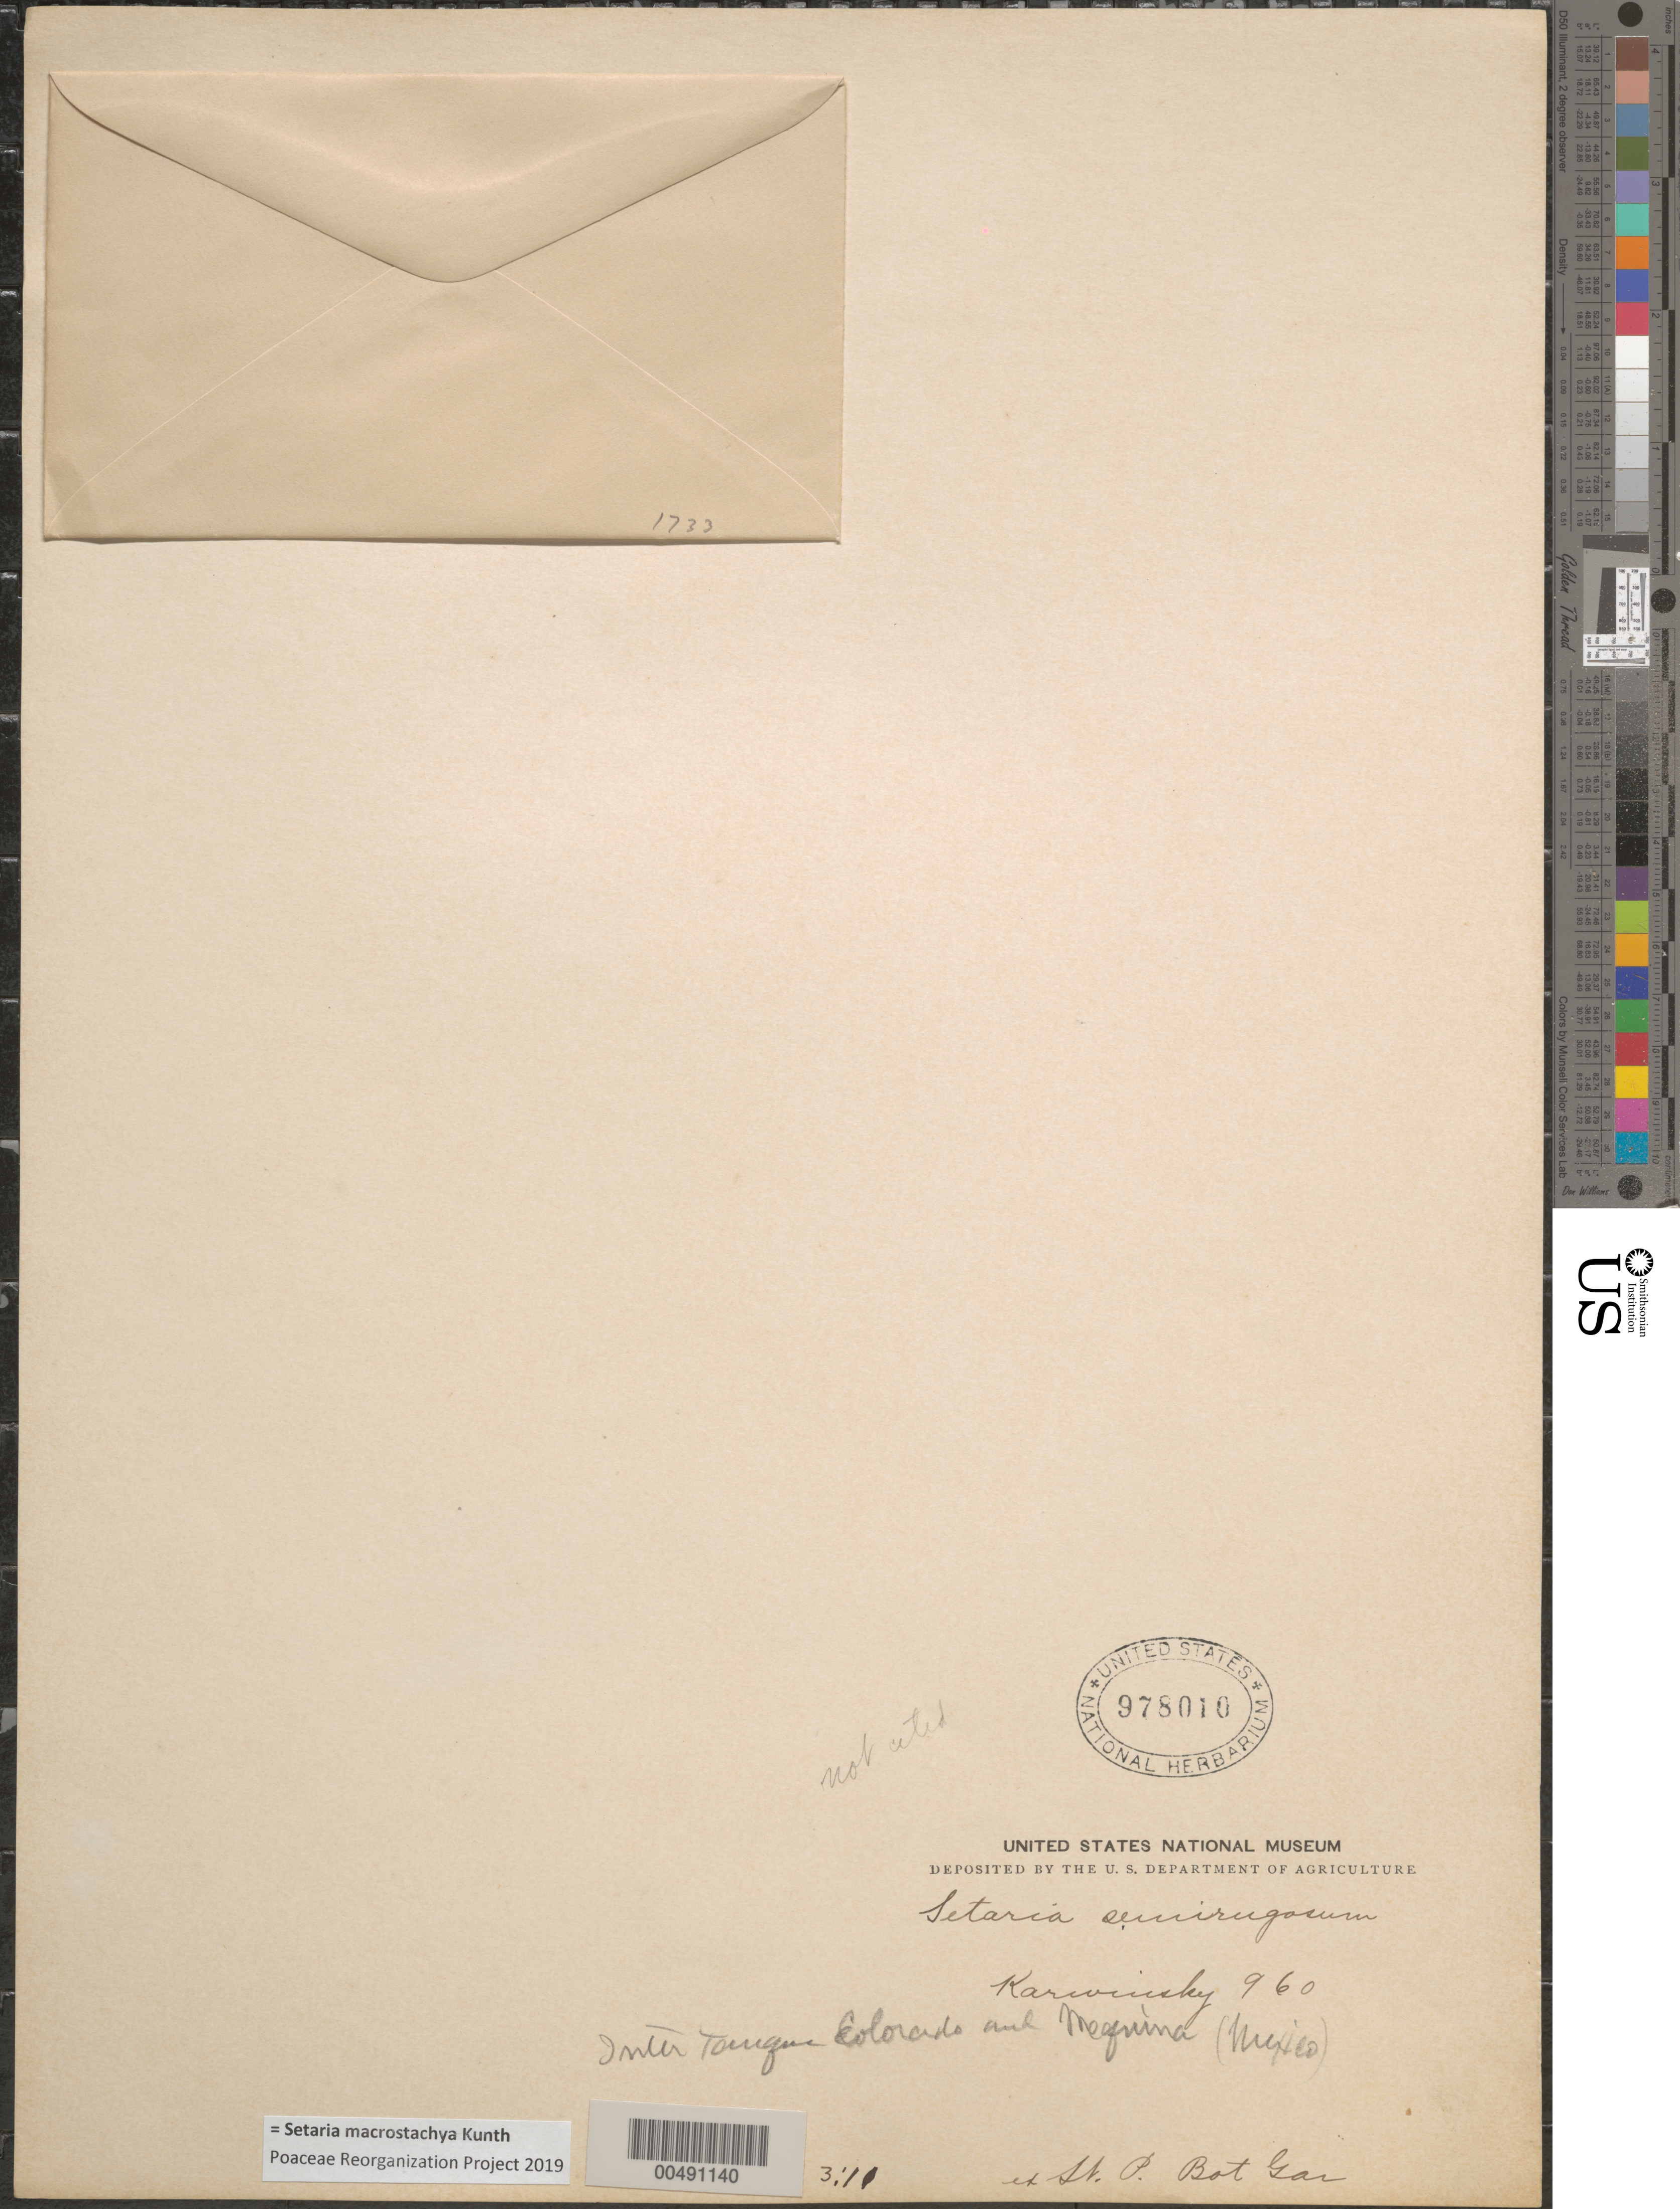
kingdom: Plantae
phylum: Tracheophyta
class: Liliopsida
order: Poales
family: Poaceae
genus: Setaria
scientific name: Setaria macrostachya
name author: Kunth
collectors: W. F. Karwinski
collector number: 960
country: Mexico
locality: Inter Tourque Colorado & Mequina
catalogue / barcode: US 978010